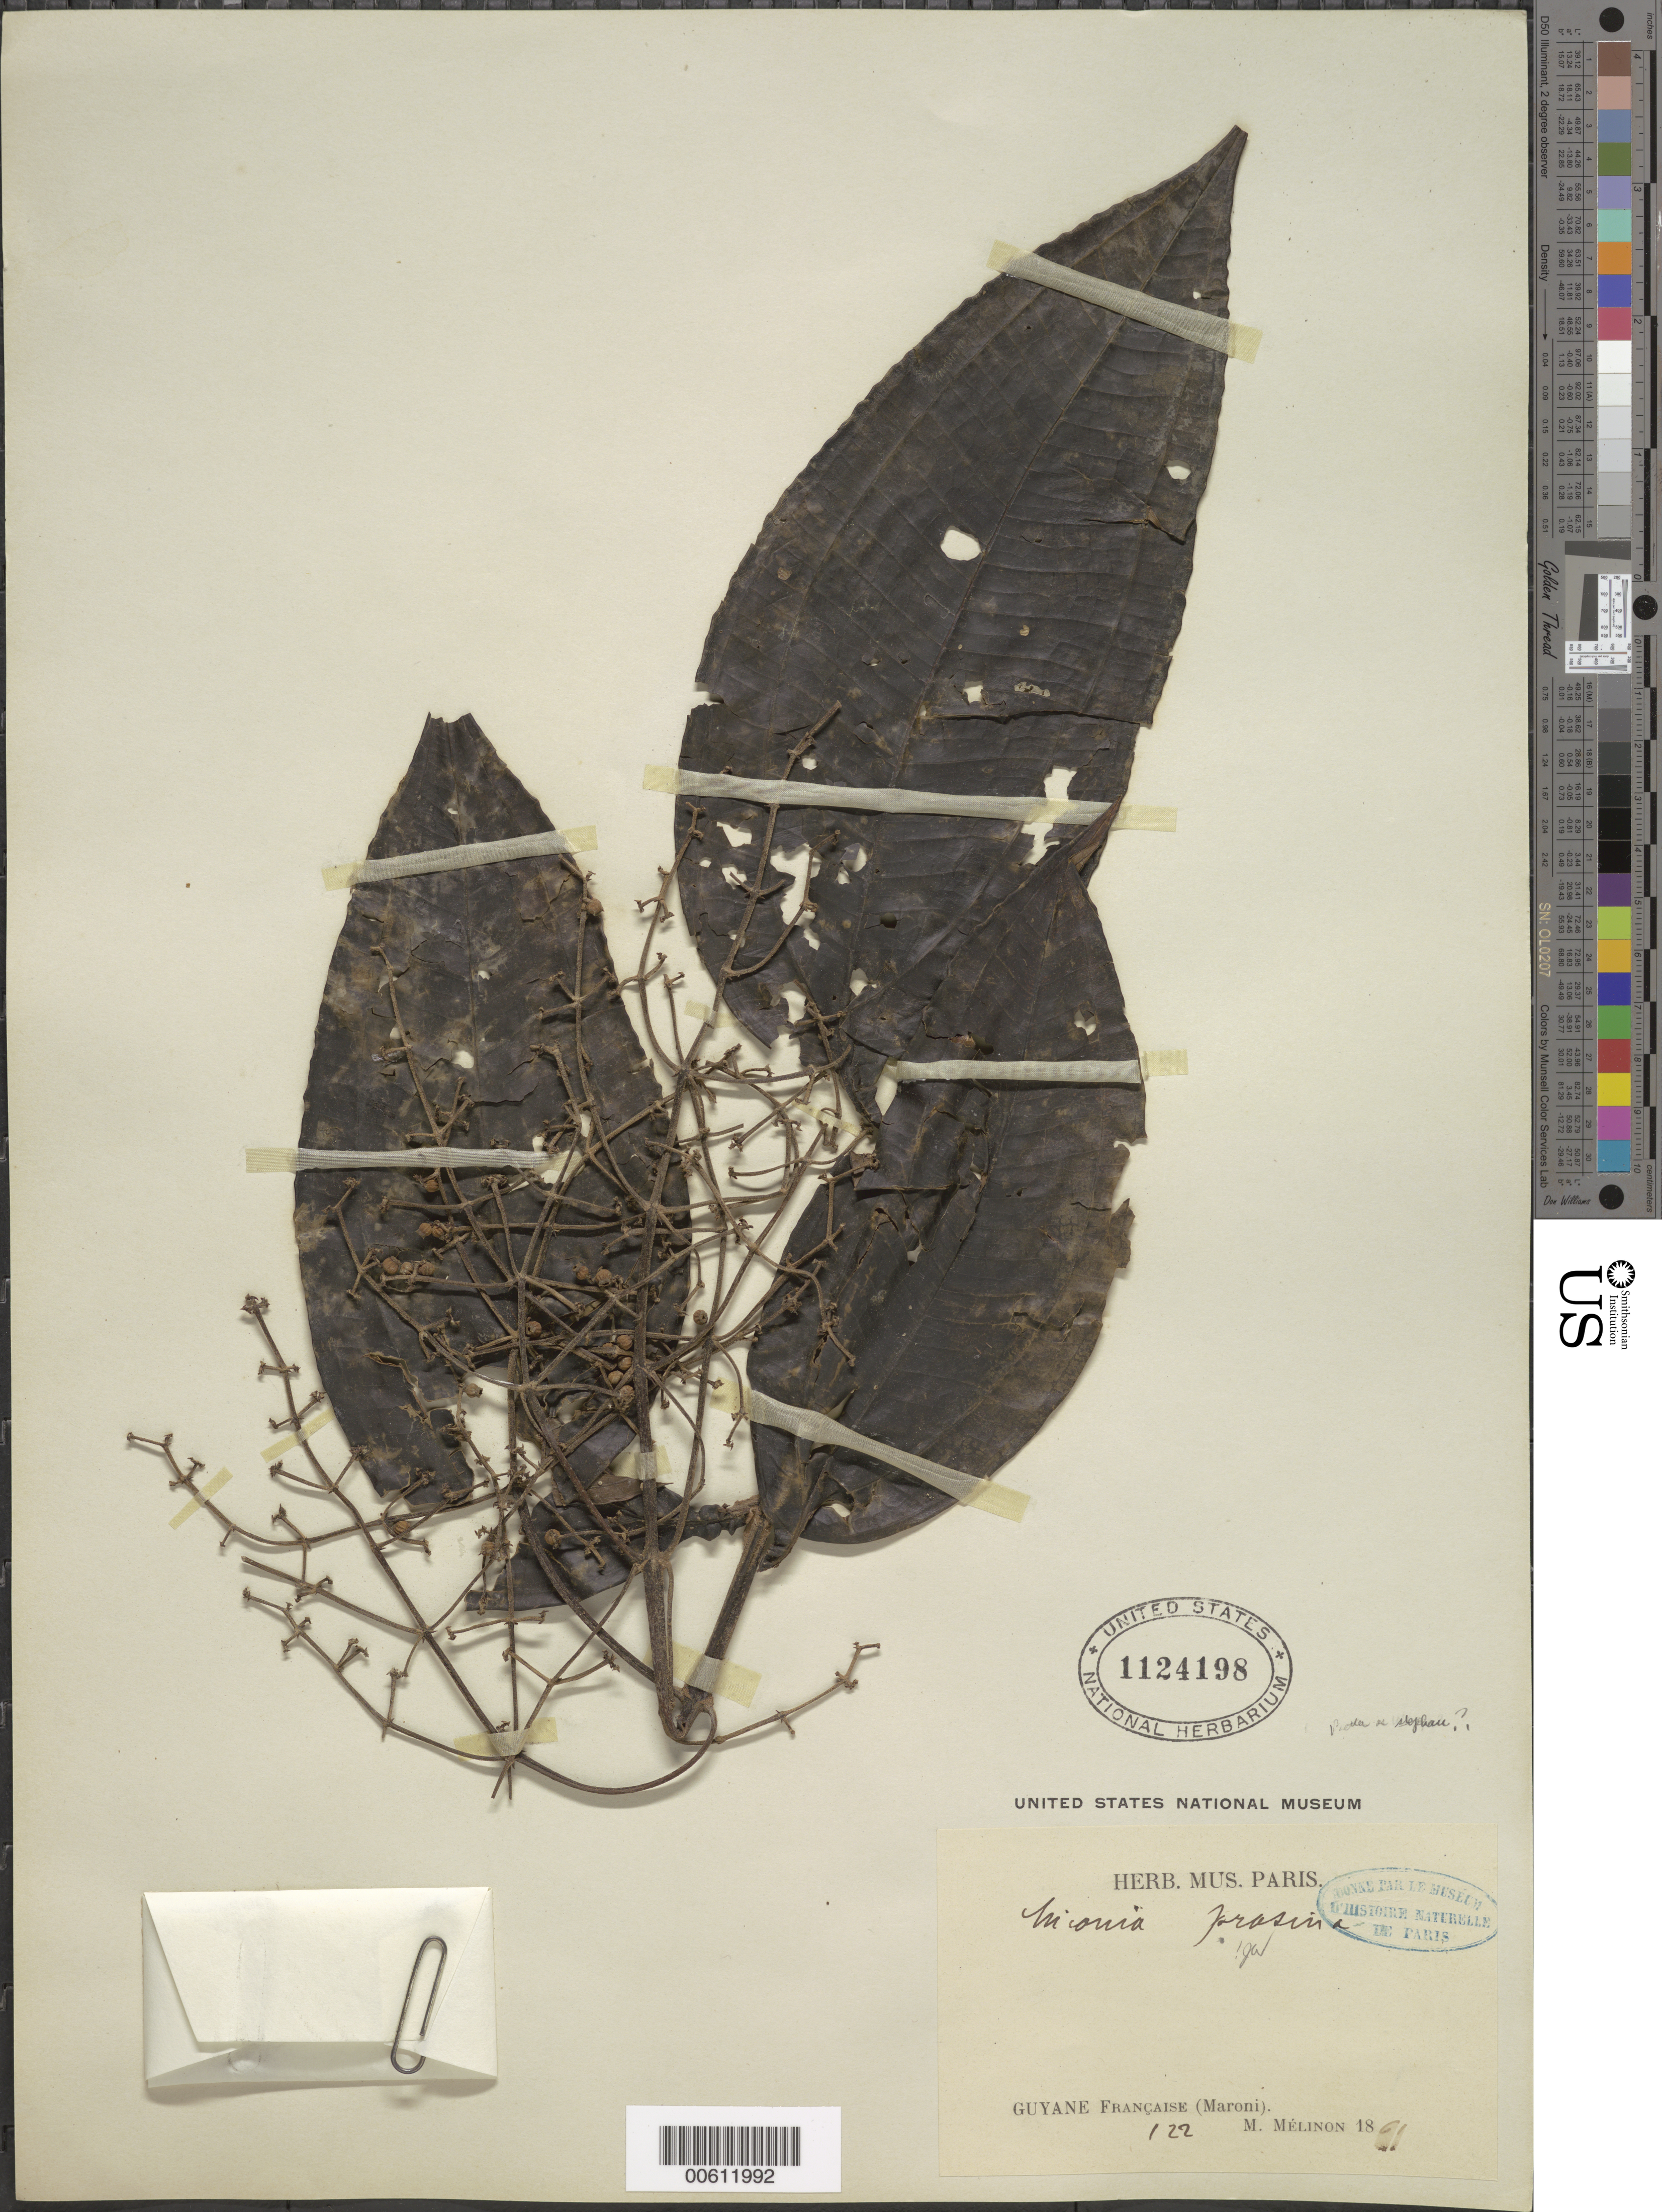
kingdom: Plantae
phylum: Tracheophyta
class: Magnoliopsida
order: Myrtales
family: Melastomataceae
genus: Miconia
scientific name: Miconia prasina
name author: (Sw.) DC.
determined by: Wurdack, John J., (US), US (UNITED STATES)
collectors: E. Mélinon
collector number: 122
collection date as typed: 1891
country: French Guiana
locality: Maroni R.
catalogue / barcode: US 1124198